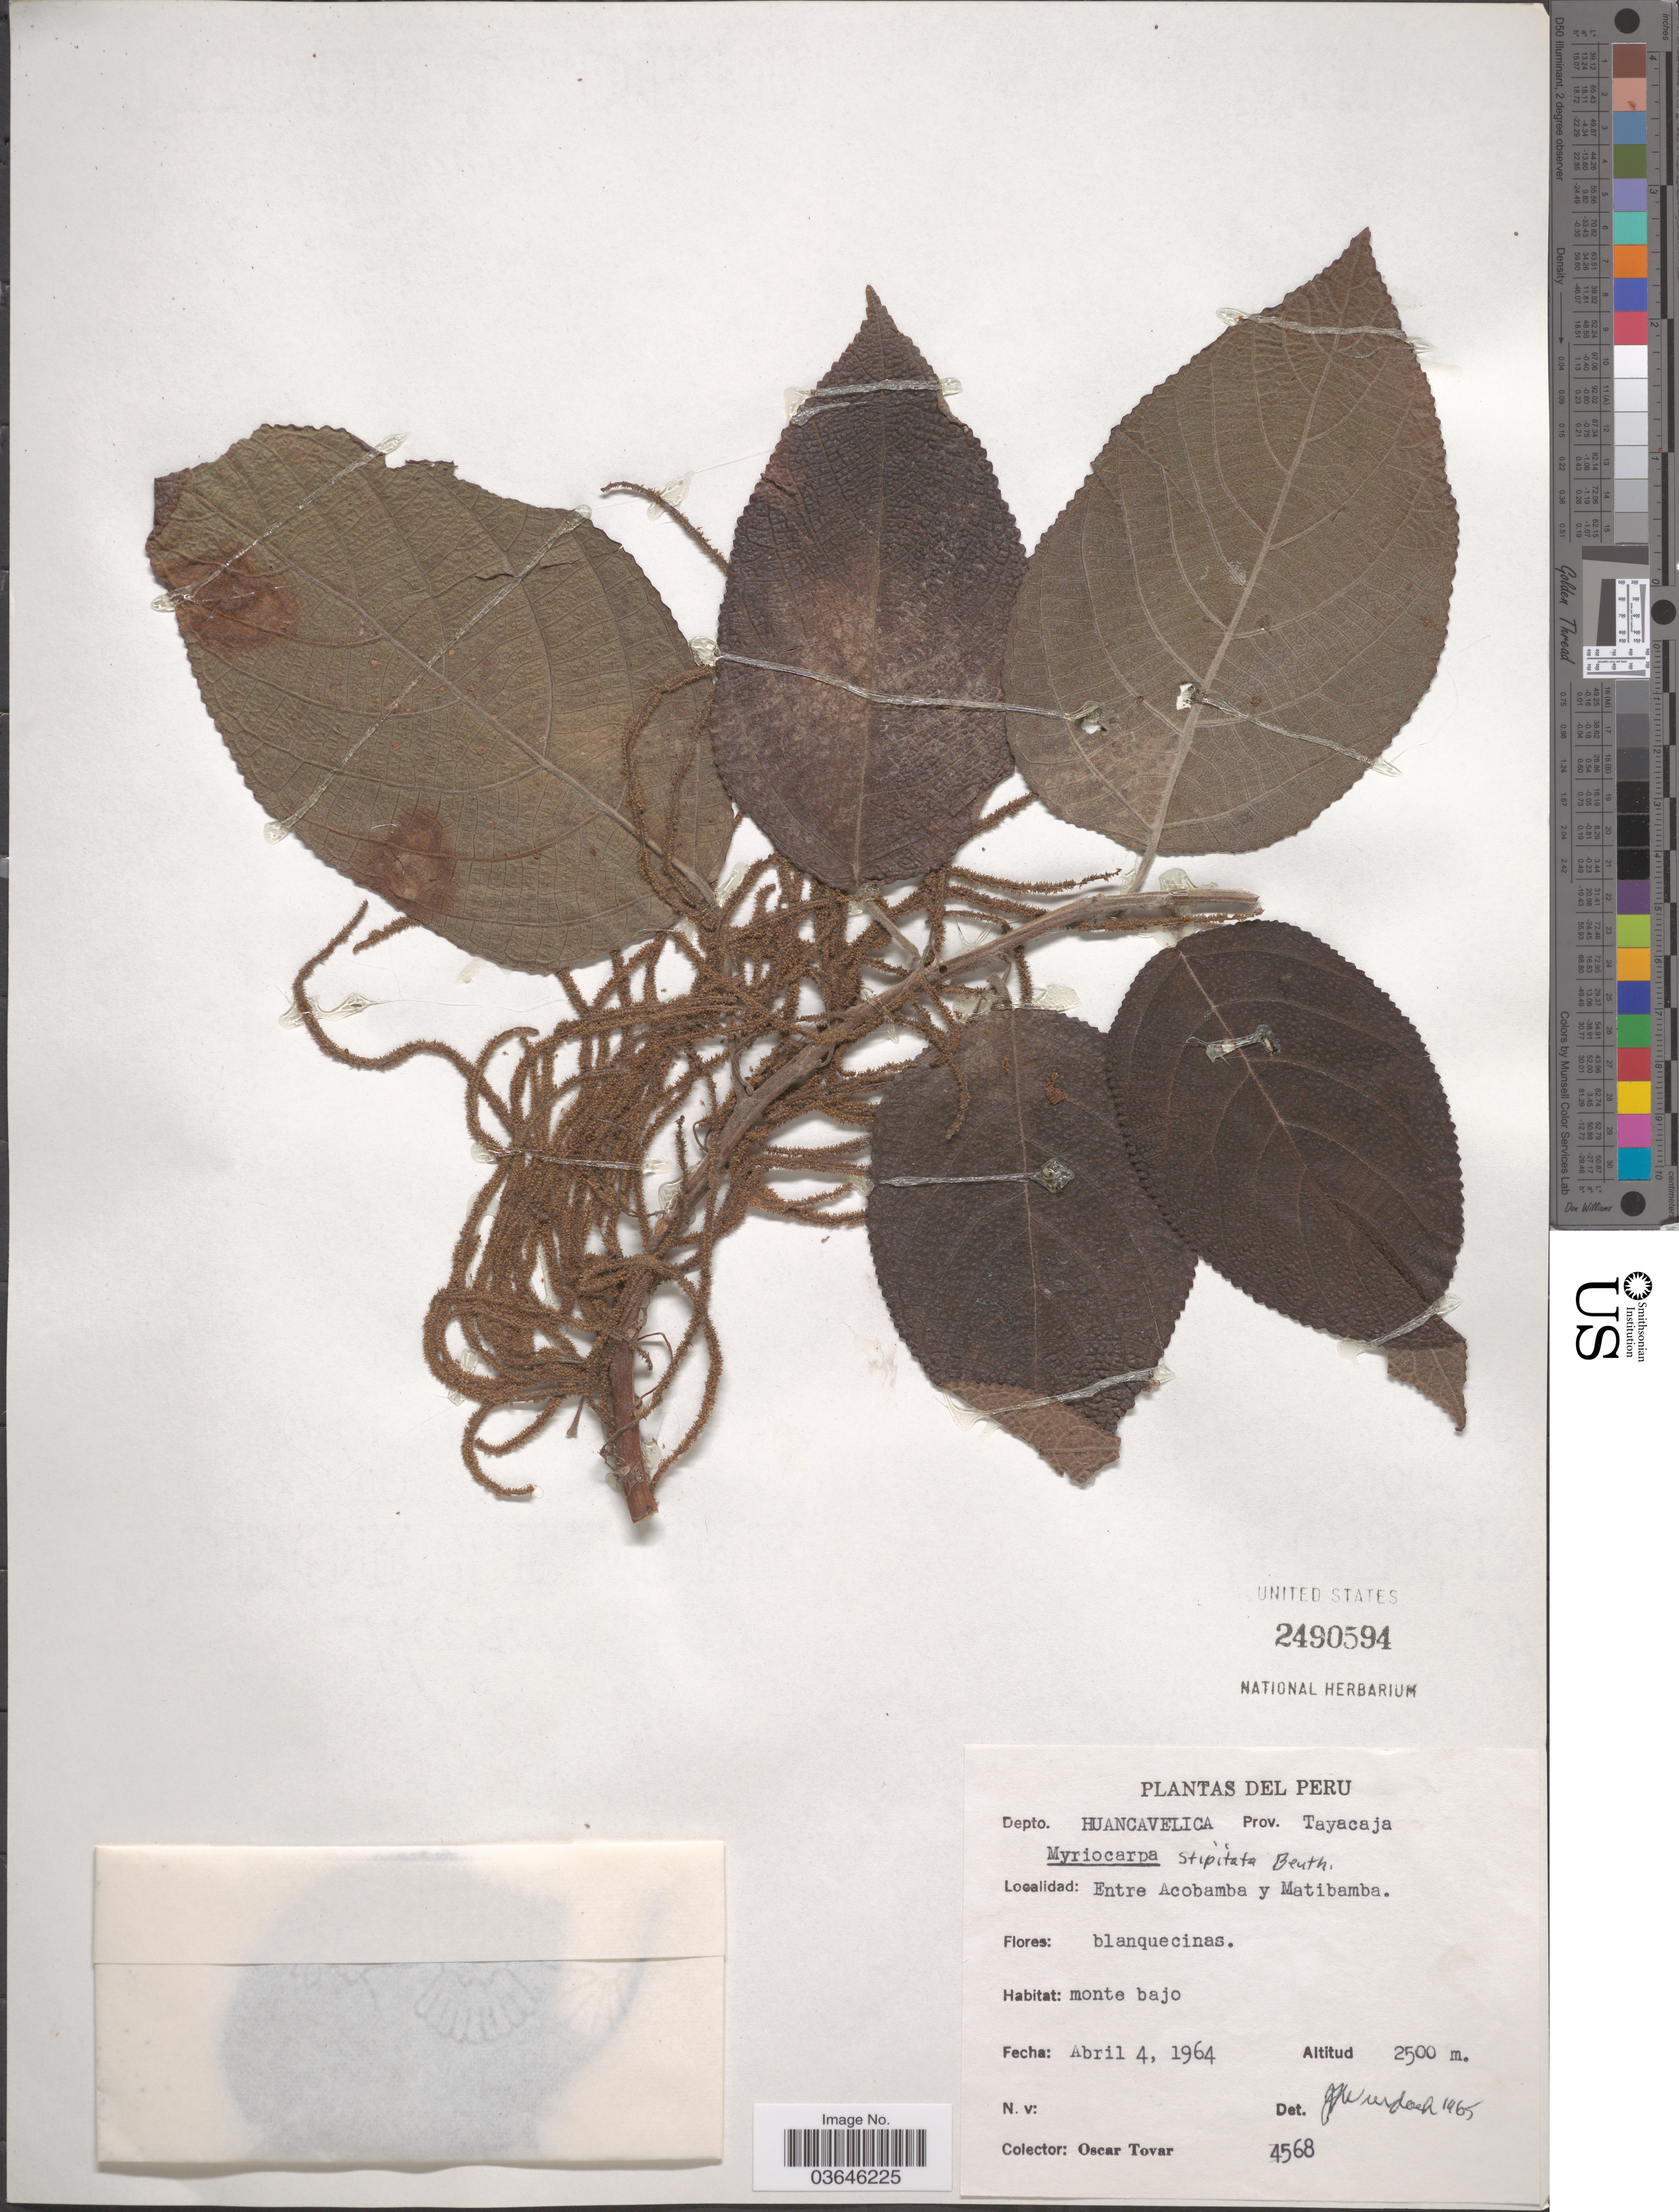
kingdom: Plantae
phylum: Tracheophyta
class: Magnoliopsida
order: Rosales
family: Urticaceae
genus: Myriocarpa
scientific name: Myriocarpa stipitata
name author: Benth.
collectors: Ó. Tovar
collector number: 4568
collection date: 1964-04-04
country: Peru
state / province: Huancavelica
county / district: Tayacaja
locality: Depto. Huancavelica Prov. Tayacaja. Entre Acobamba y Matibamba.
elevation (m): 2500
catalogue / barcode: US 2490594